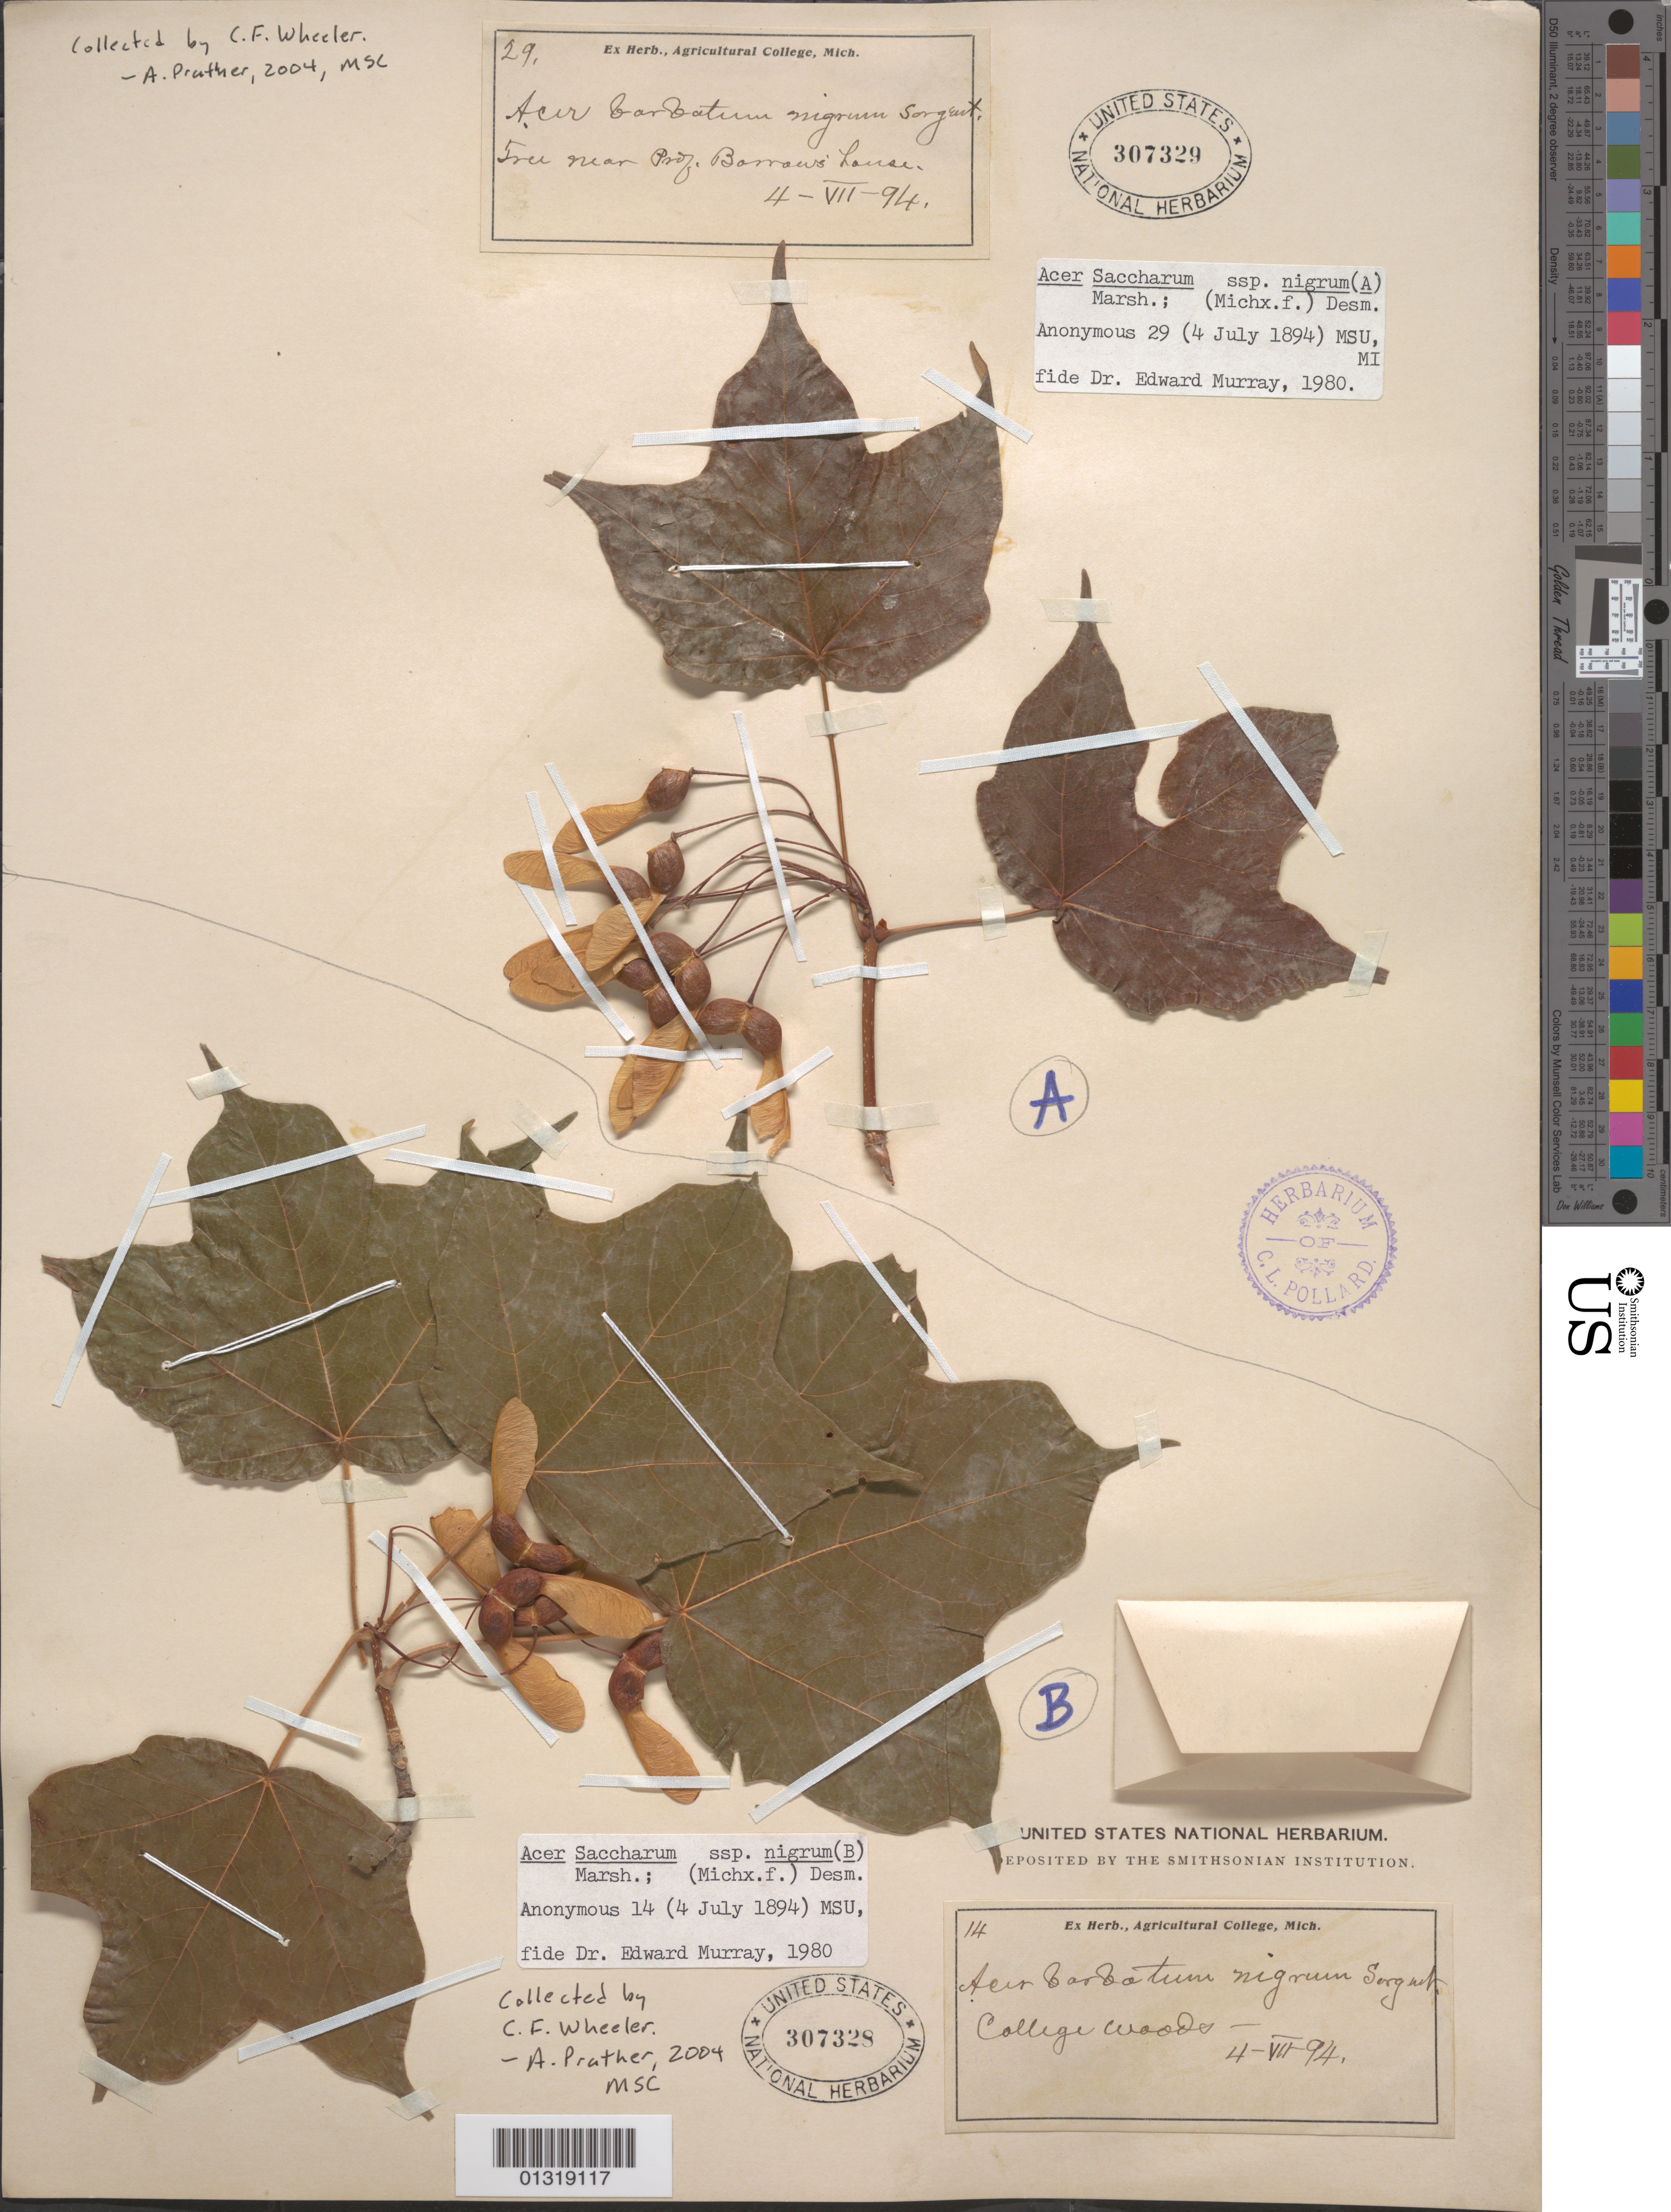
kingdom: Plantae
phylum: Tracheophyta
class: Magnoliopsida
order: Sapindales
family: Sapindaceae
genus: Acer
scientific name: Acer saccharum subsp. nigrum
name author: (F. Michx.) Desmarais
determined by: Murray, Edward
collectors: C. Wheeler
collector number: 14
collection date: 1894-07-04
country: United States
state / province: Michigan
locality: Agricultural College [East Lansing, MI?], on college woods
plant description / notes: Mounted on same sheet as: US #307329, BC 01319117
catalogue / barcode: US 307328-2